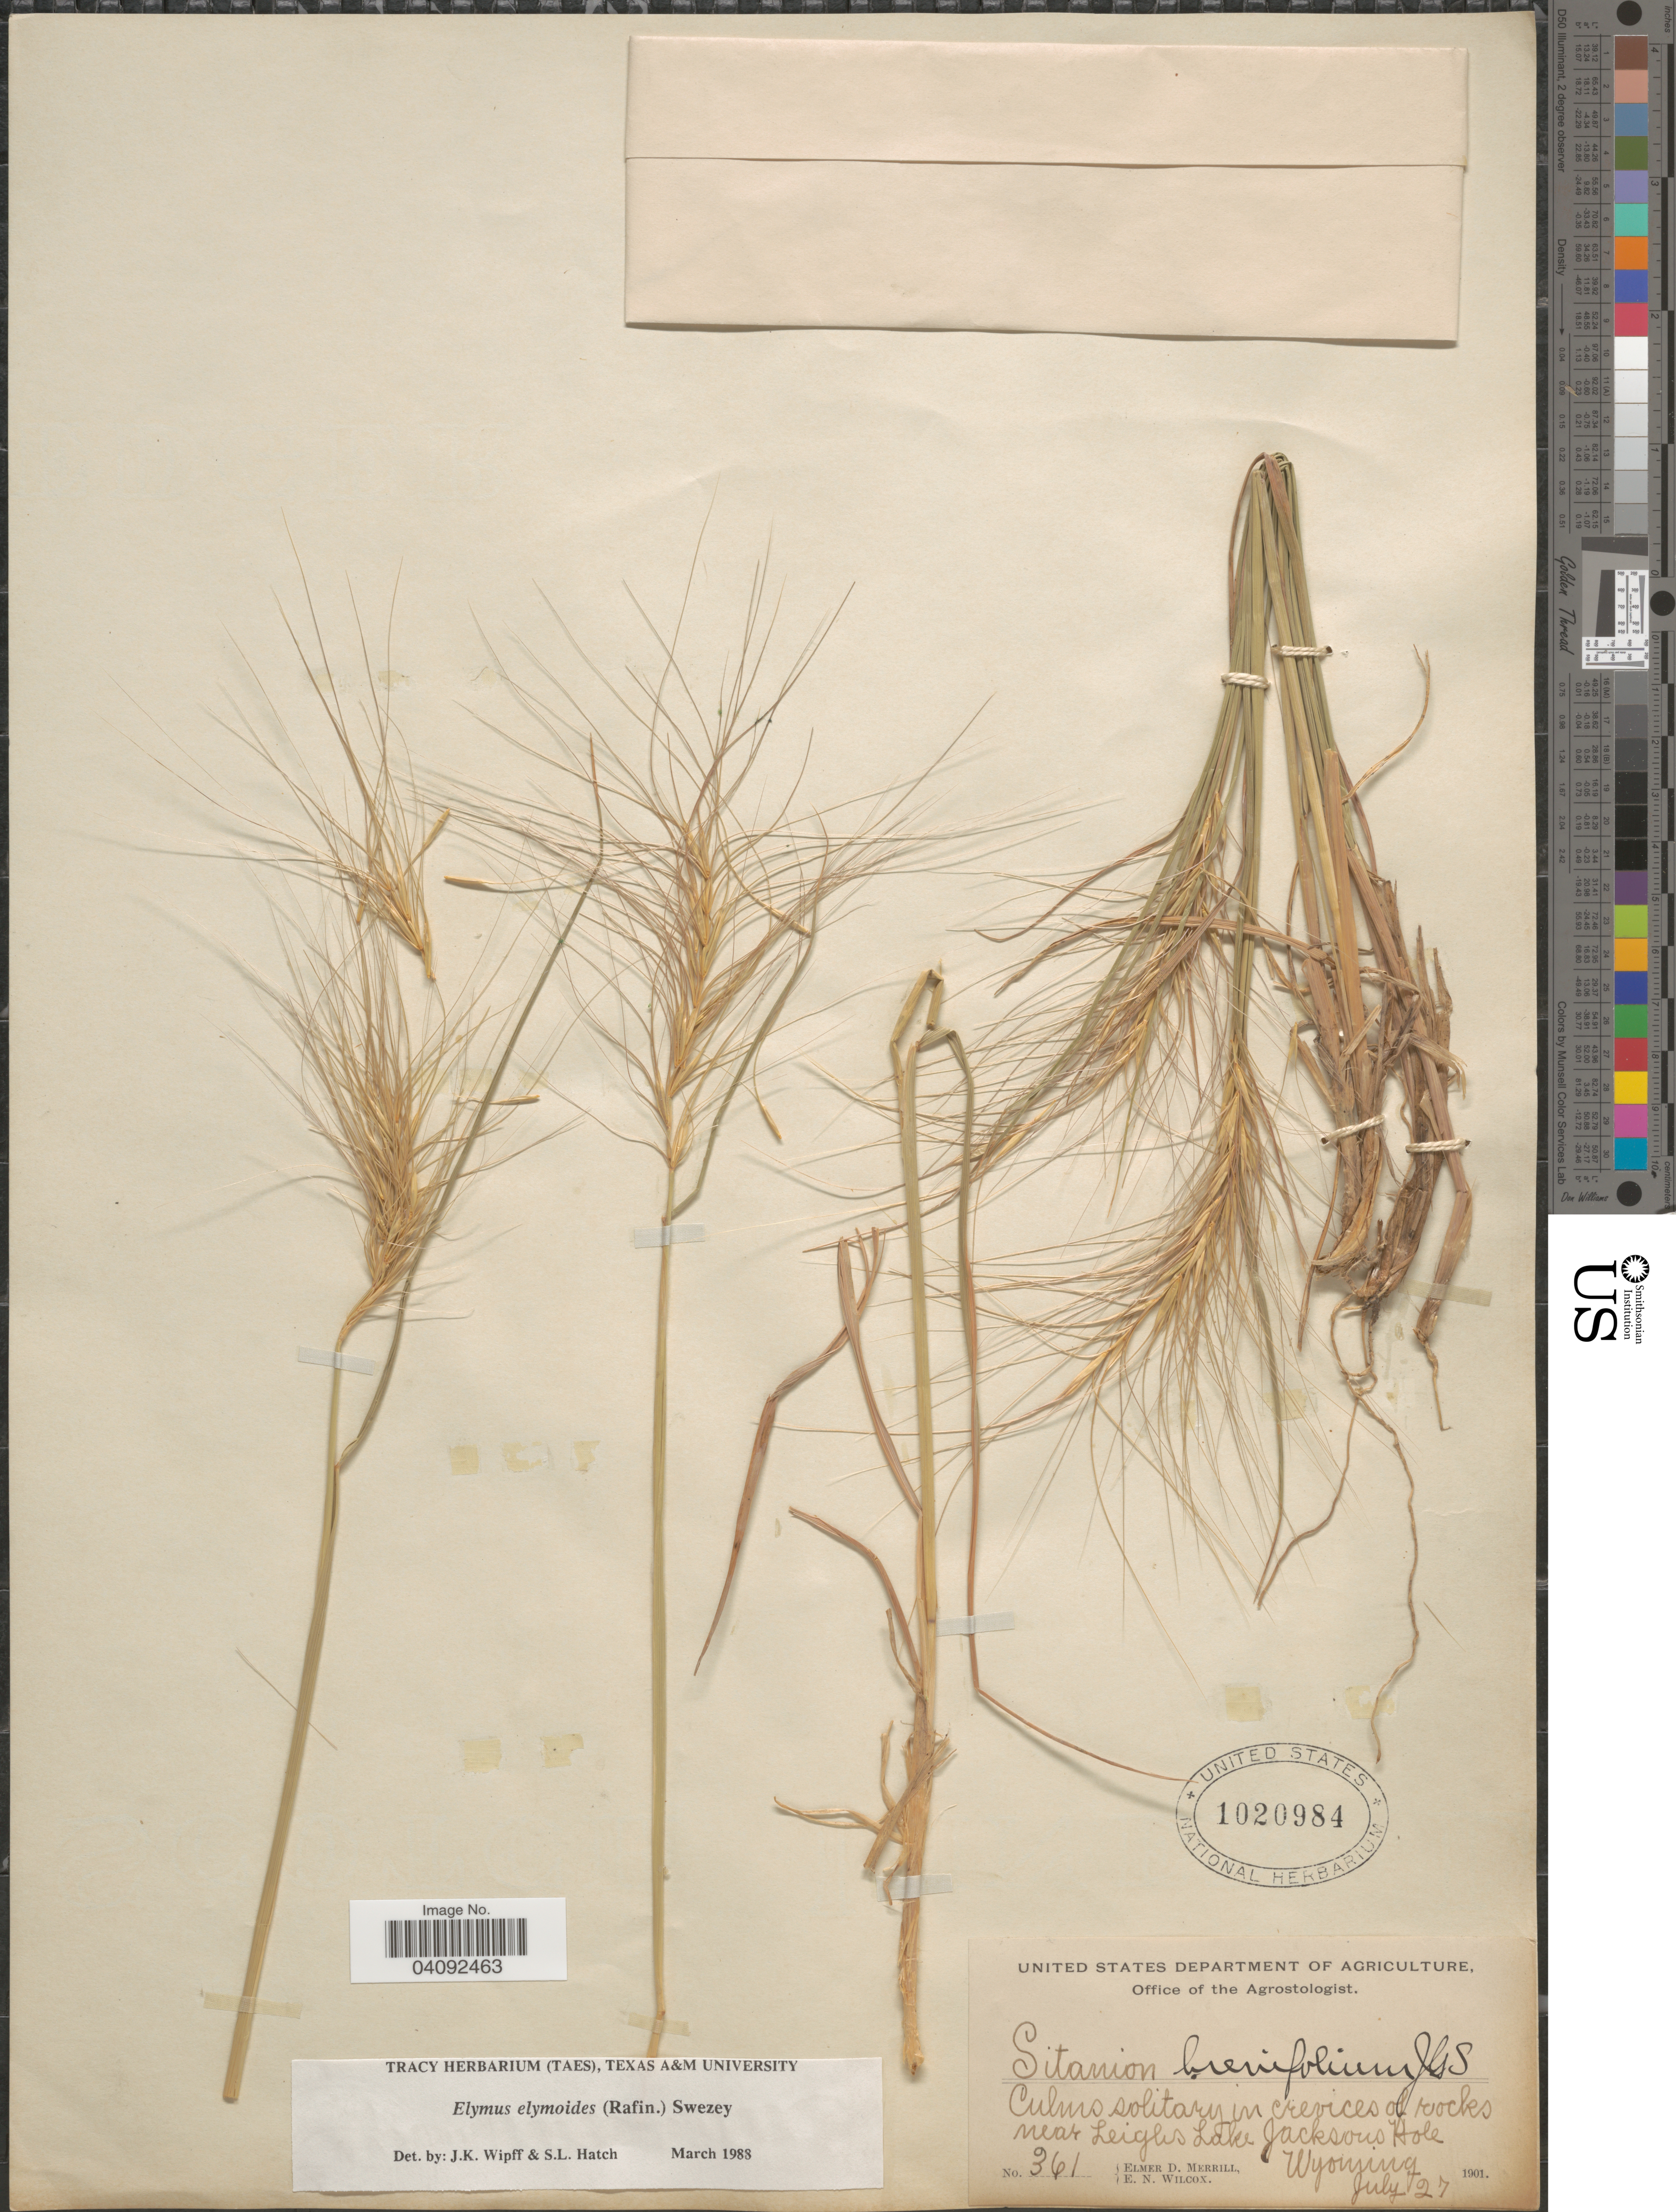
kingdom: Plantae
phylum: Tracheophyta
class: Liliopsida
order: Poales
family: Poaceae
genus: Elymus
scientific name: Elymus elymoides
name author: (Raf.) Swezey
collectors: E. D. Merrill & E. Wilcox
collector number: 361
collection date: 1901-07-27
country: United States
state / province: Wyoming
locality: Culms solitary in crevices of rocks near Leighs Lake Jacksons Hole.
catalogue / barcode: US 1020984